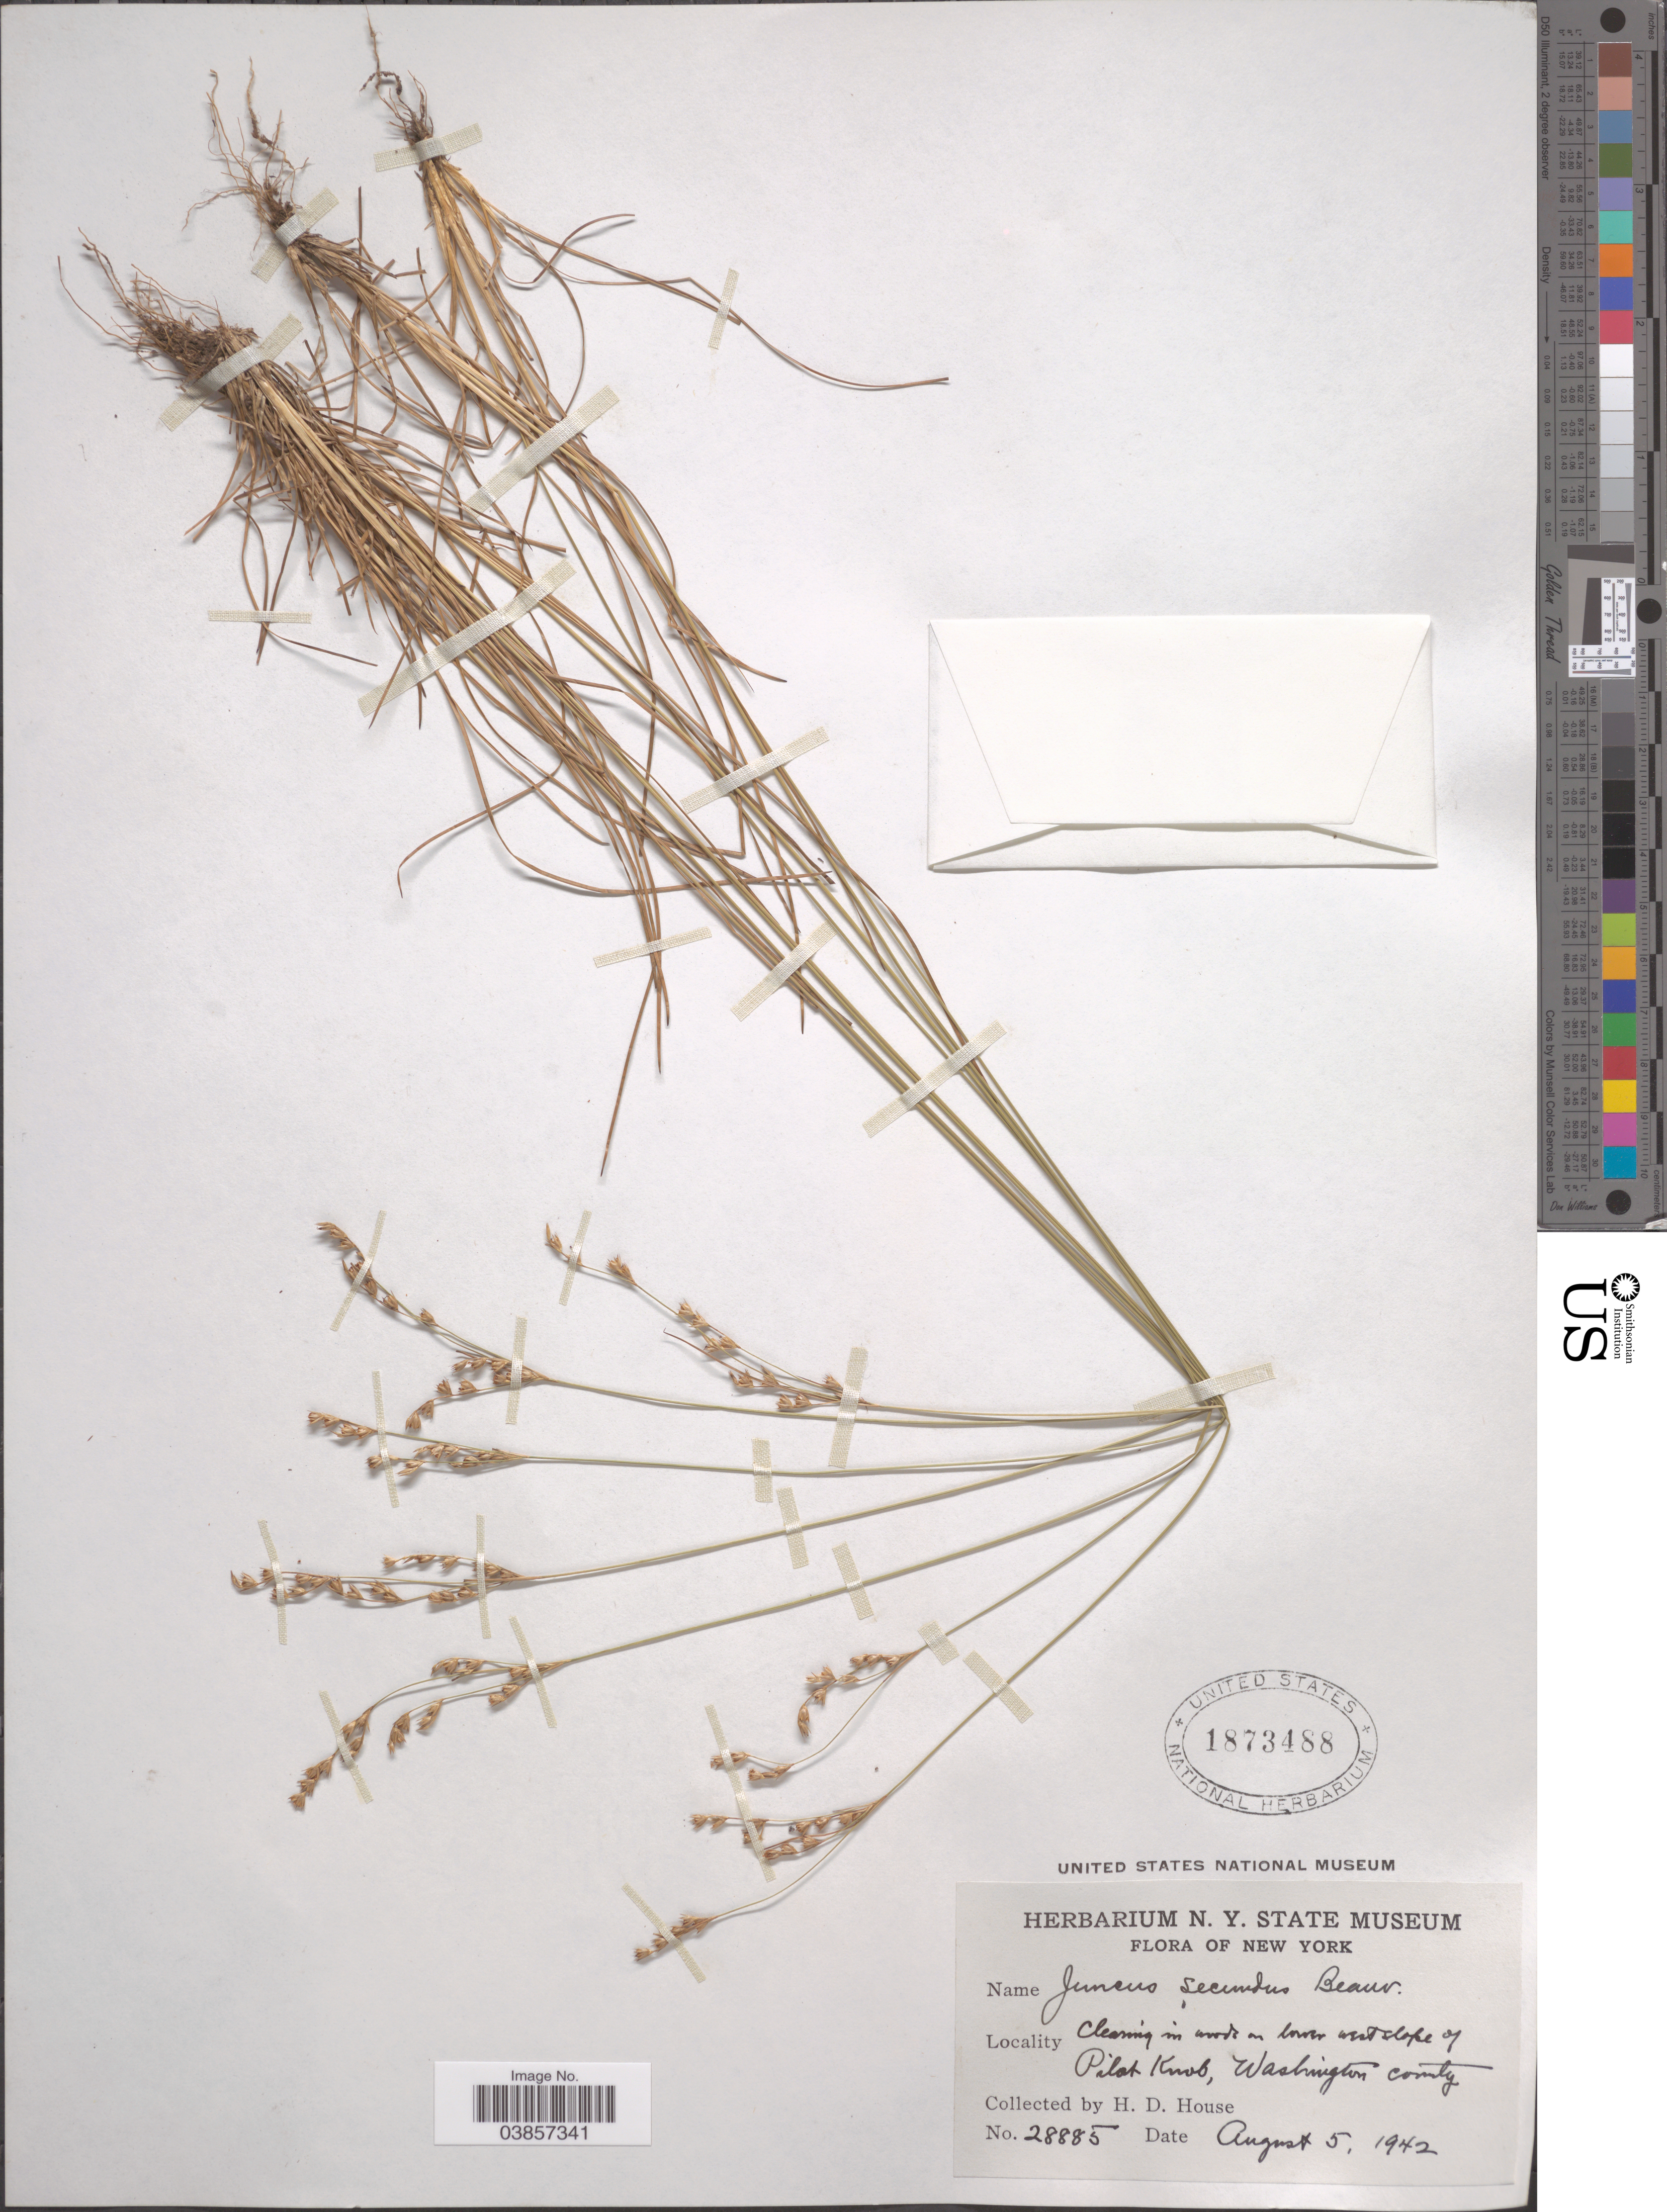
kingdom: Plantae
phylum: Tracheophyta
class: Liliopsida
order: Poales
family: Juncaceae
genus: Juncus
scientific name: Juncus secundus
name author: P. Beauv.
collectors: H. D. House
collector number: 28885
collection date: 1942-08-05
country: United States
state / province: New York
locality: Clearing in woods on lower west slope of Pilot Knob, Washington County.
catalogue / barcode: US 1873488